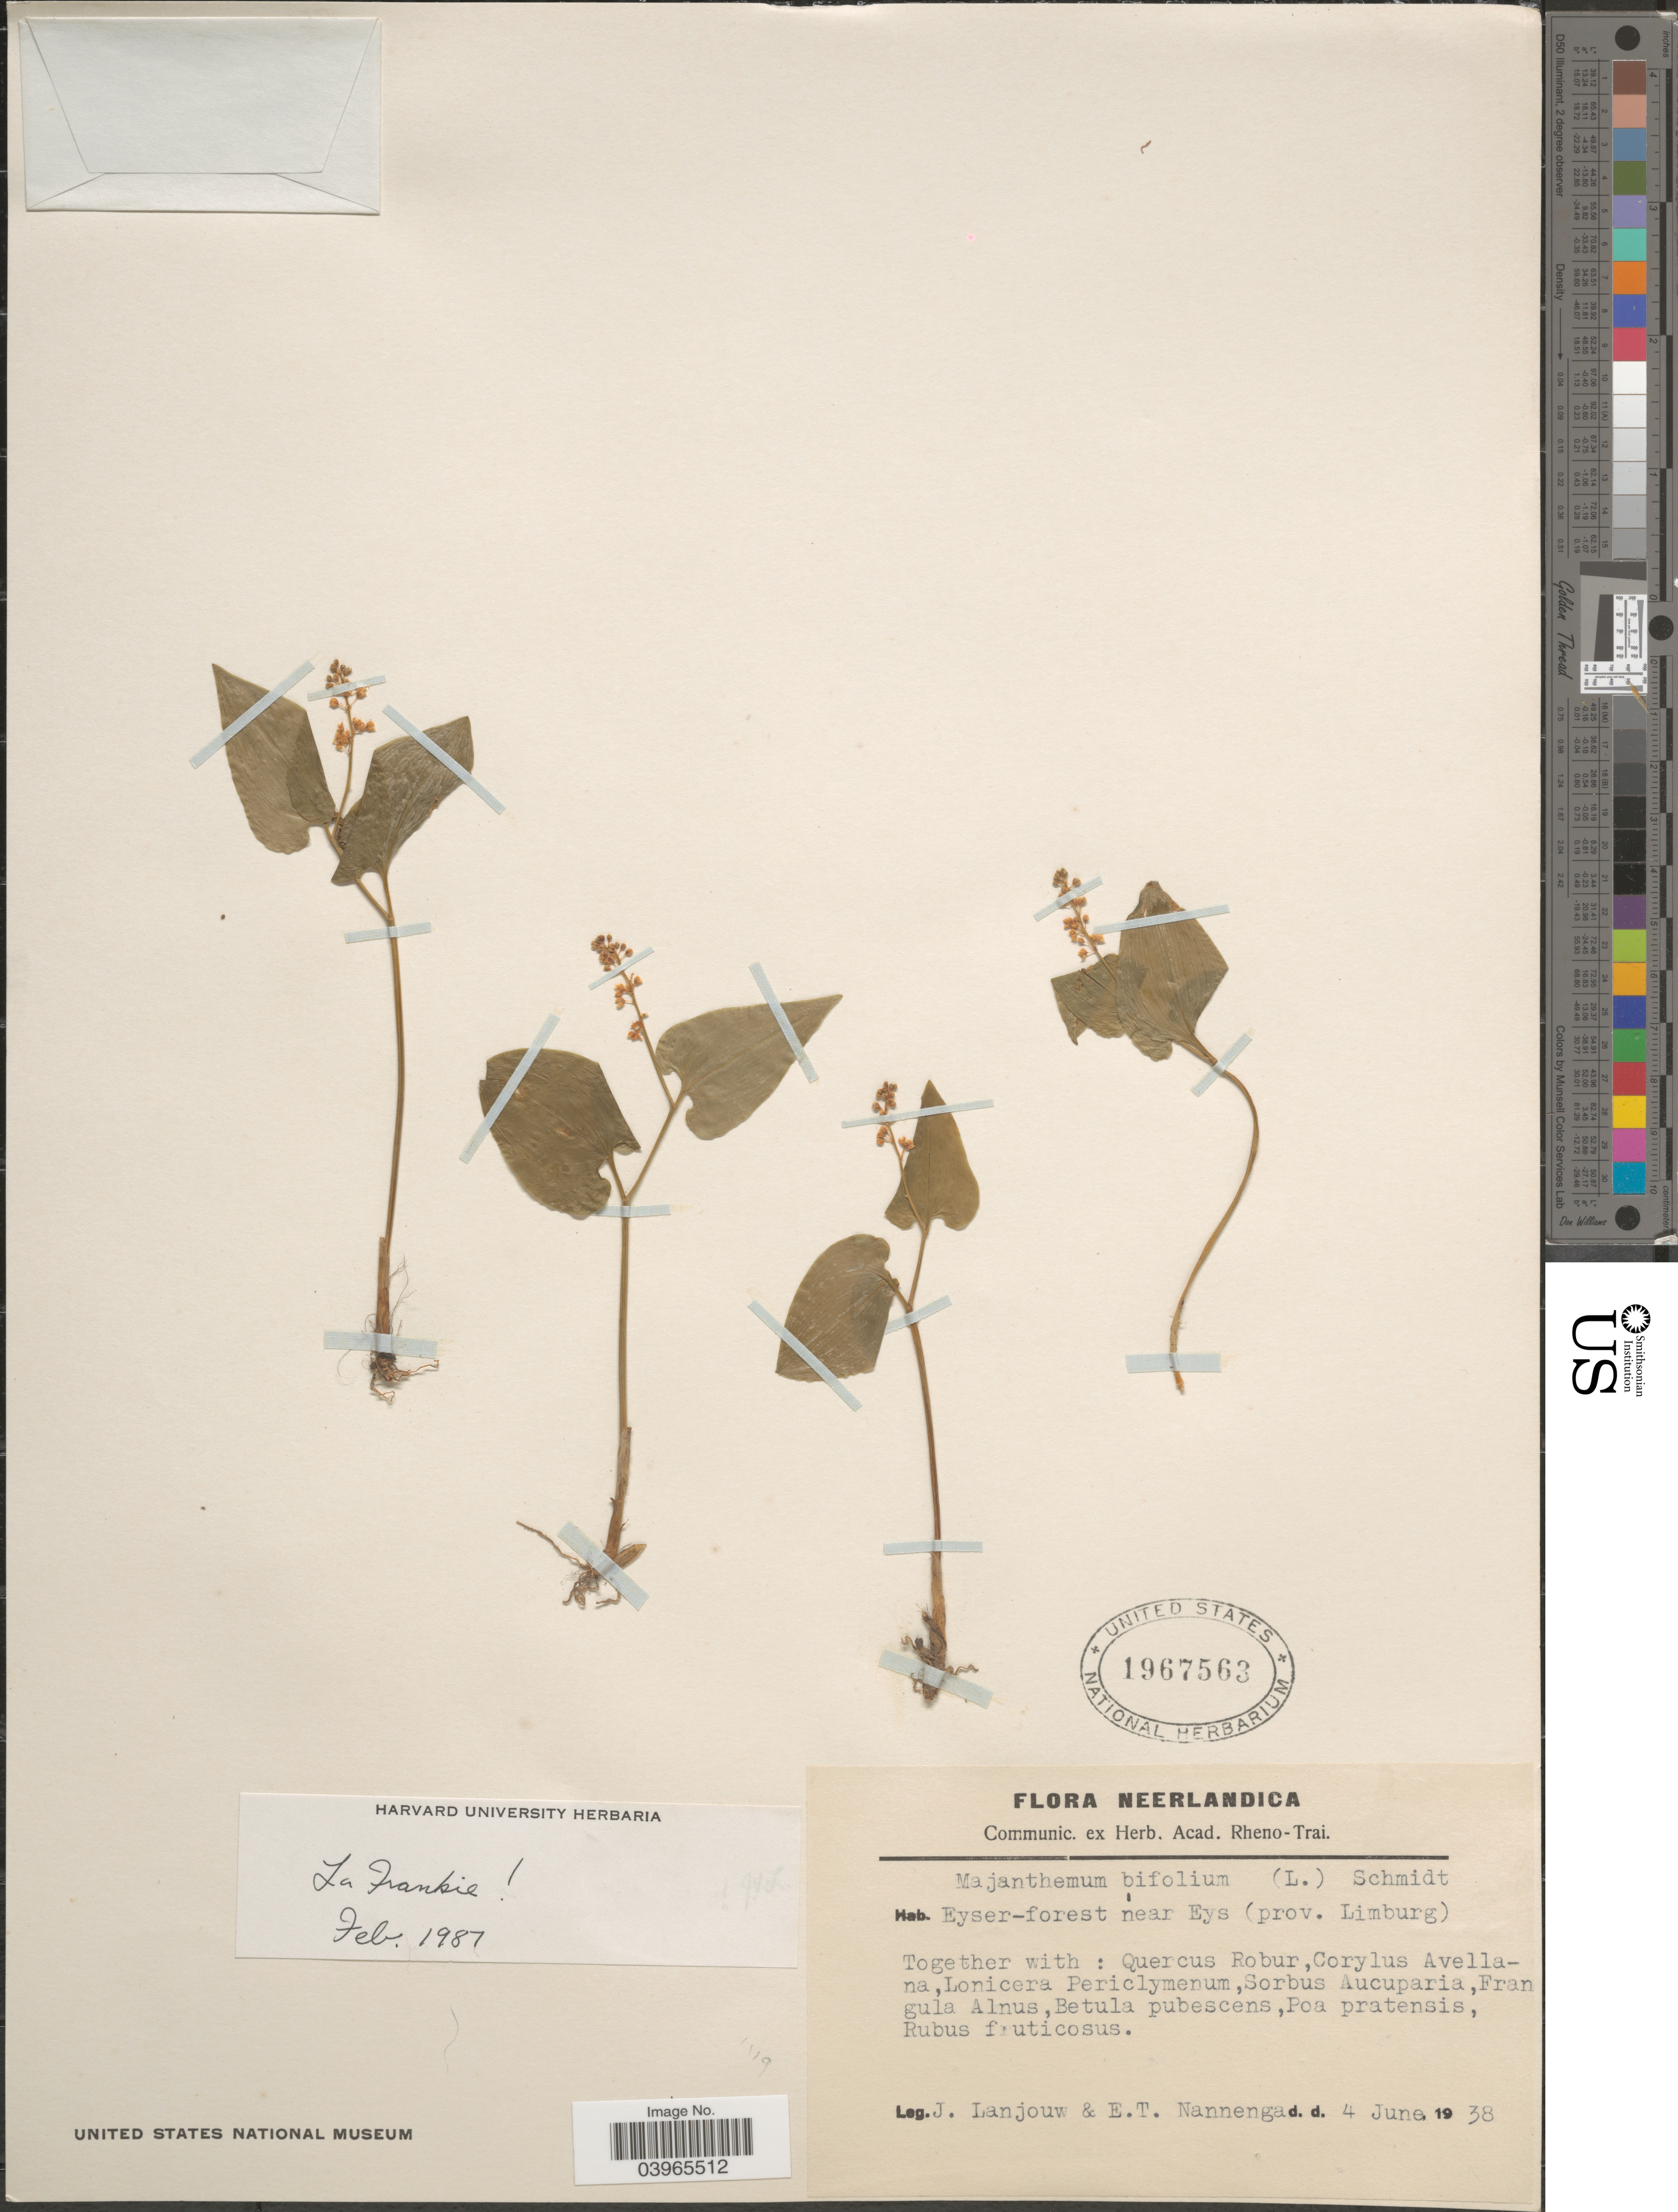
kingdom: Plantae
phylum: Tracheophyta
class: Liliopsida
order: Asparagales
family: Asparagaceae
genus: Maianthemum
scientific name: Maianthemum bifolium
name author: (L.) F.W. Schmidt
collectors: J. Lanjouw & E. Nannenga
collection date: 1938-06-04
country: Netherlands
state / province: Limburg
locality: Neerlandica. Eyser-forest near Eys.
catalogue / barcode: US 1967563